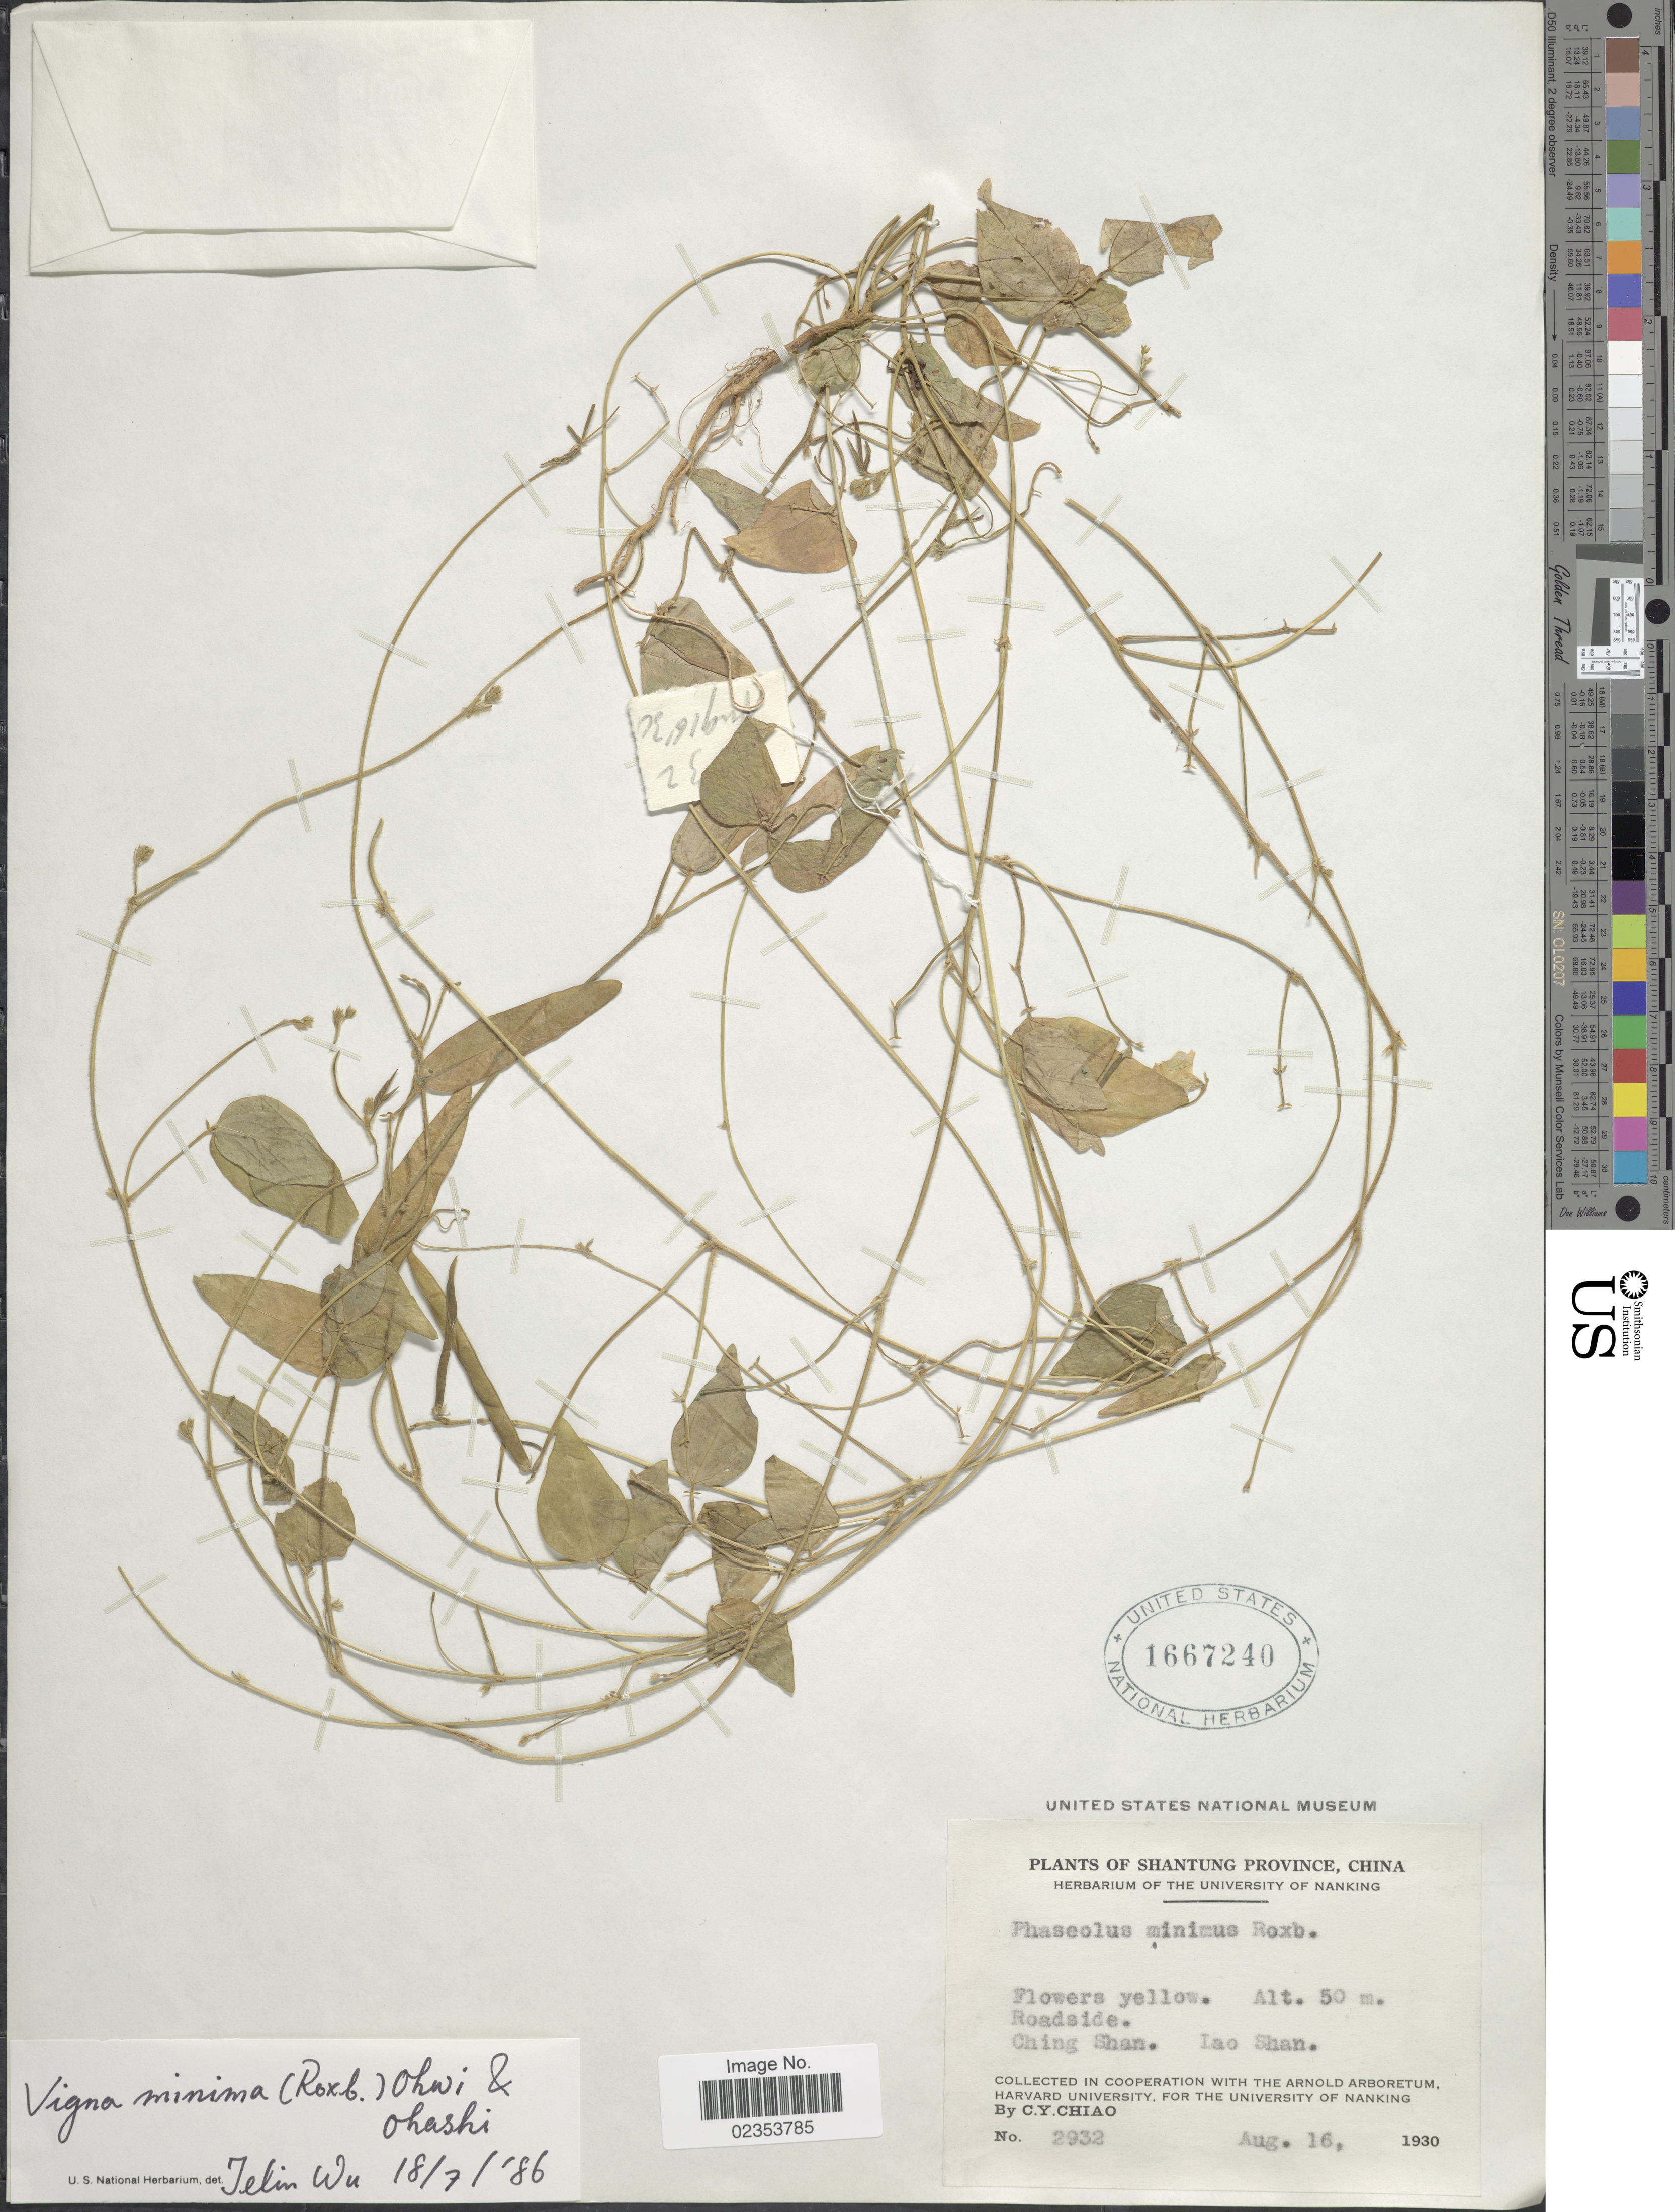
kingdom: Plantae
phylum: Tracheophyta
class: Magnoliopsida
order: Fabales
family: Fabaceae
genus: Vigna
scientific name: Vigna minima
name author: (Roxb.) Ohwi & H. Ohashi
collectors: C. Y. Chiao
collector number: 2932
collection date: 1930-08-16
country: China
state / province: Shandong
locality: Shantung Province. Ching Shan. Lao Shan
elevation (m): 50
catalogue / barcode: US 1667240